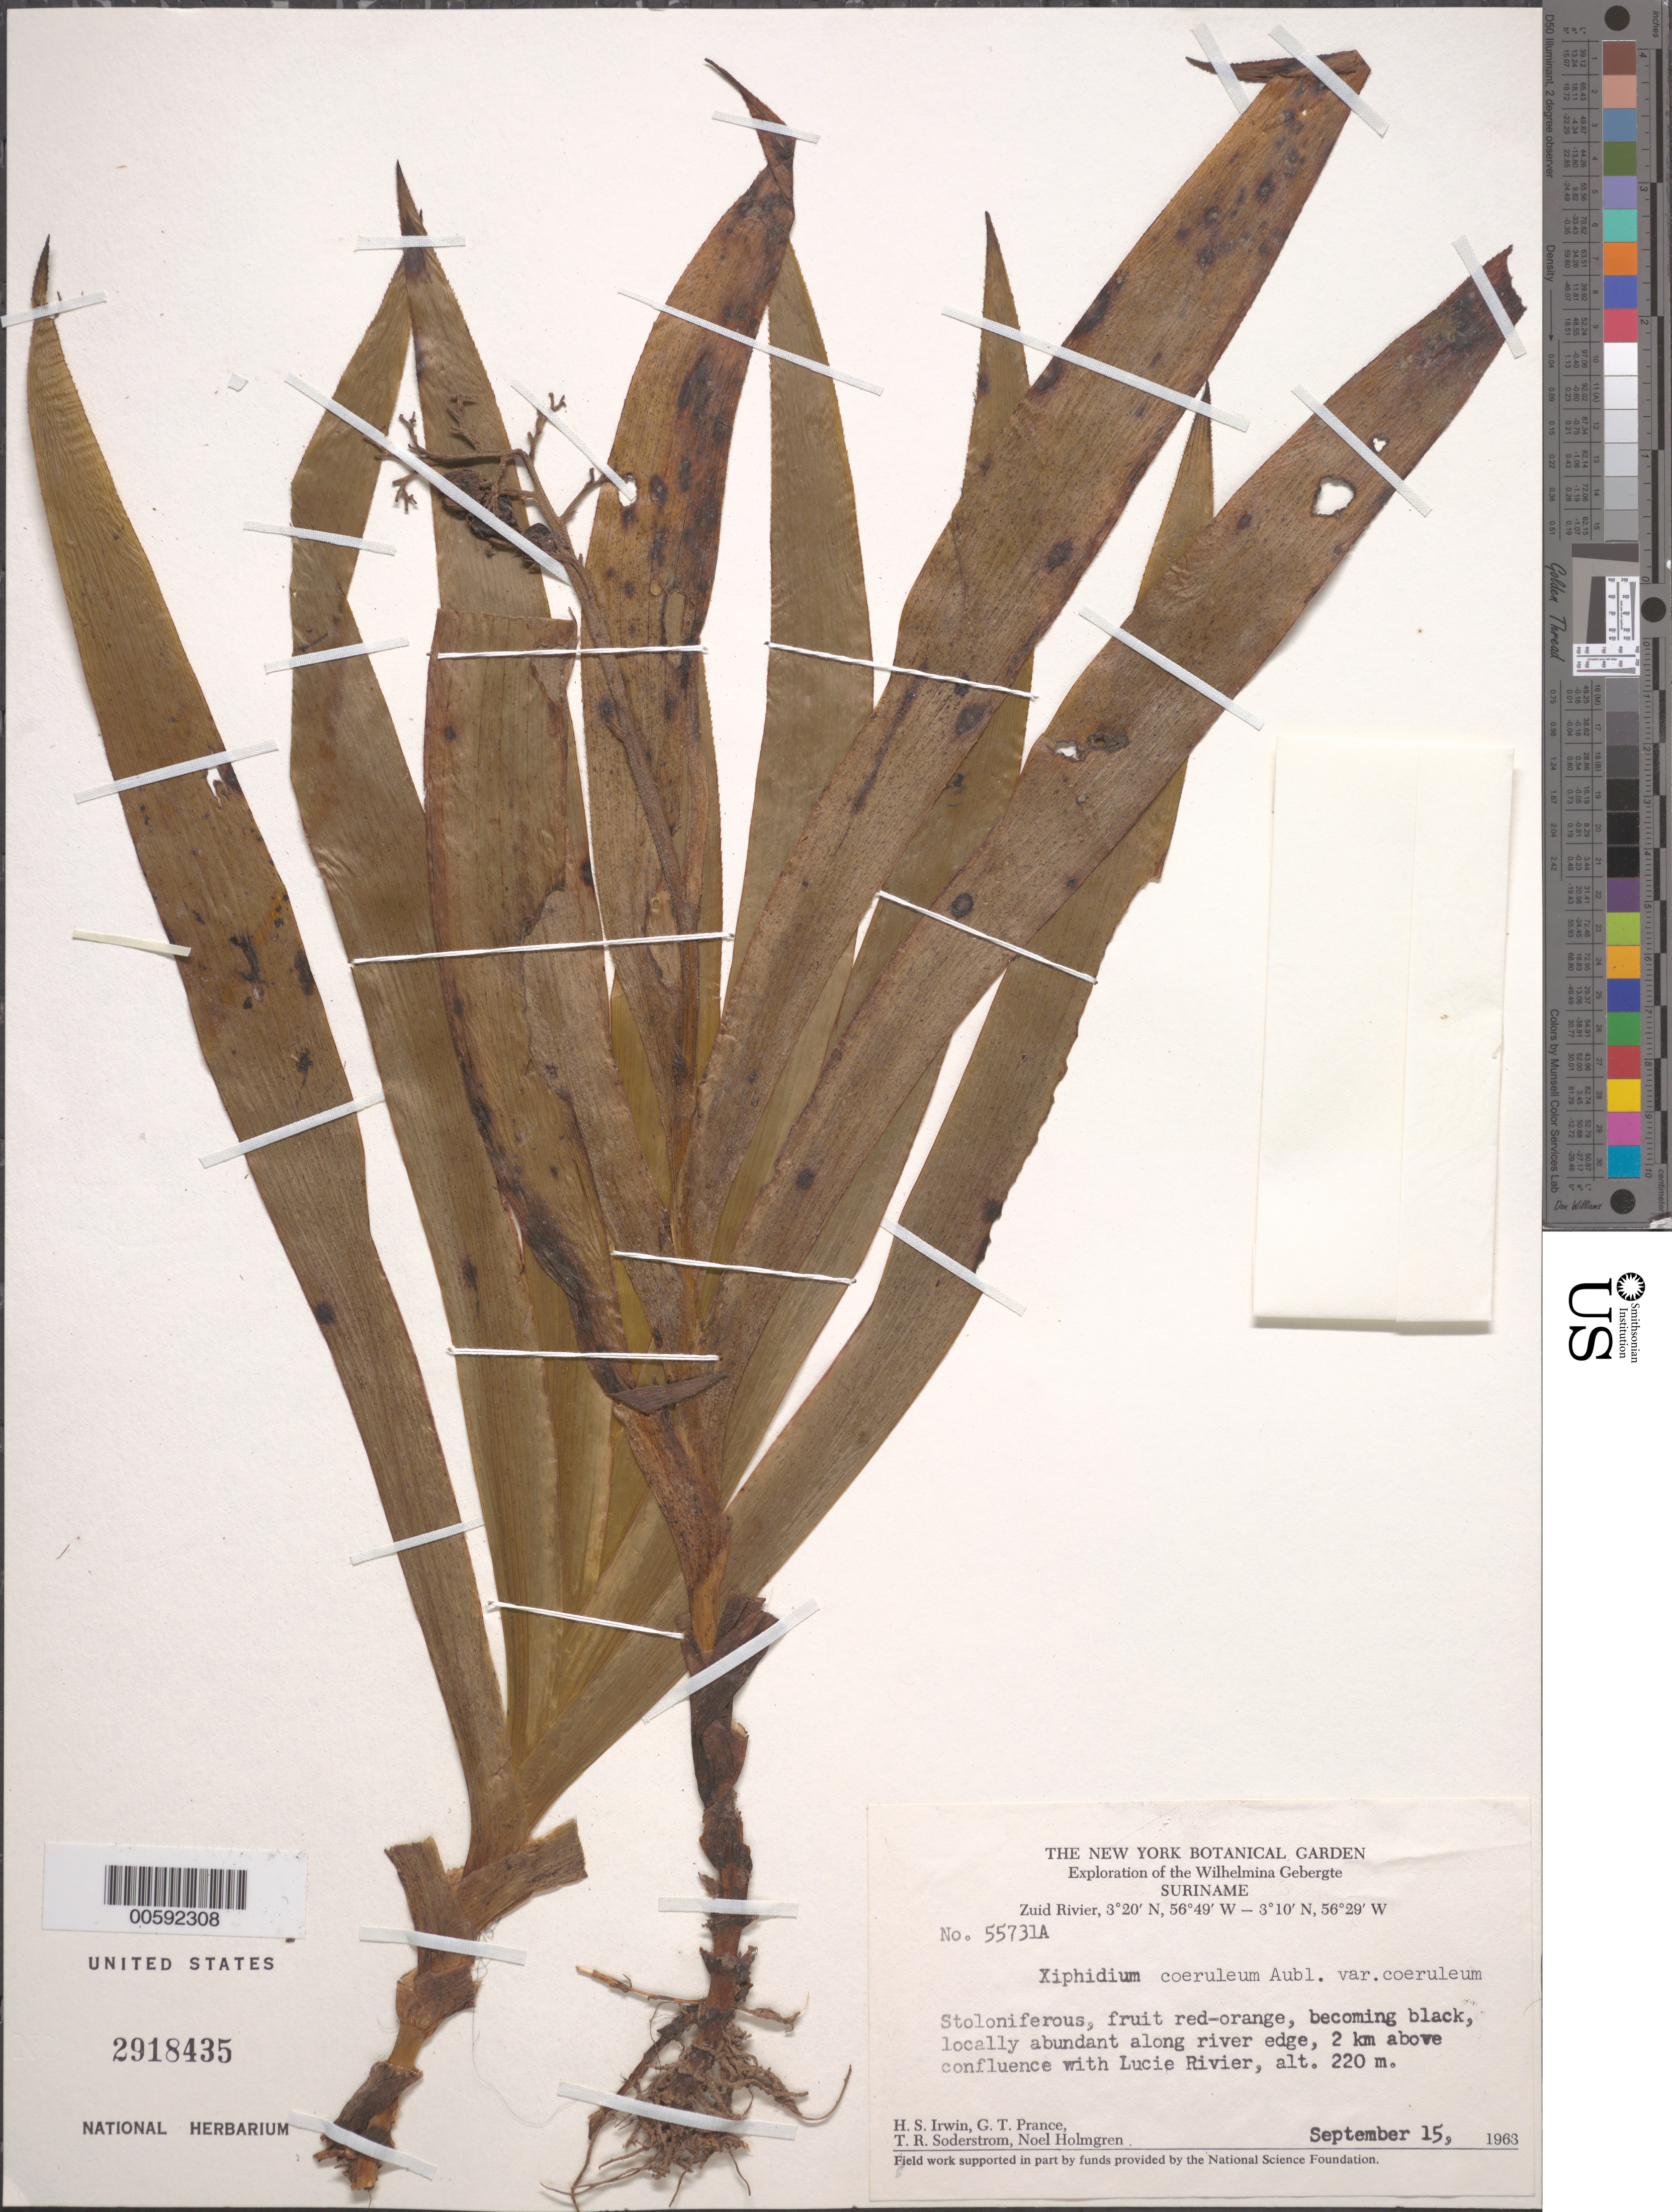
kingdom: Plantae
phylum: Tracheophyta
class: Liliopsida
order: Commelinales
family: Haemodoraceae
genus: Xiphidium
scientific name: Xiphidium caeruleum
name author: Aubl.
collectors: H. Irwin, G. T. Prance, T. R. Soderstrom & N. H. Holmgren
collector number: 55731A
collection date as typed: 15 Sep 1963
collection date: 1963-09-15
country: Suriname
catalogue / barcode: US 2918435